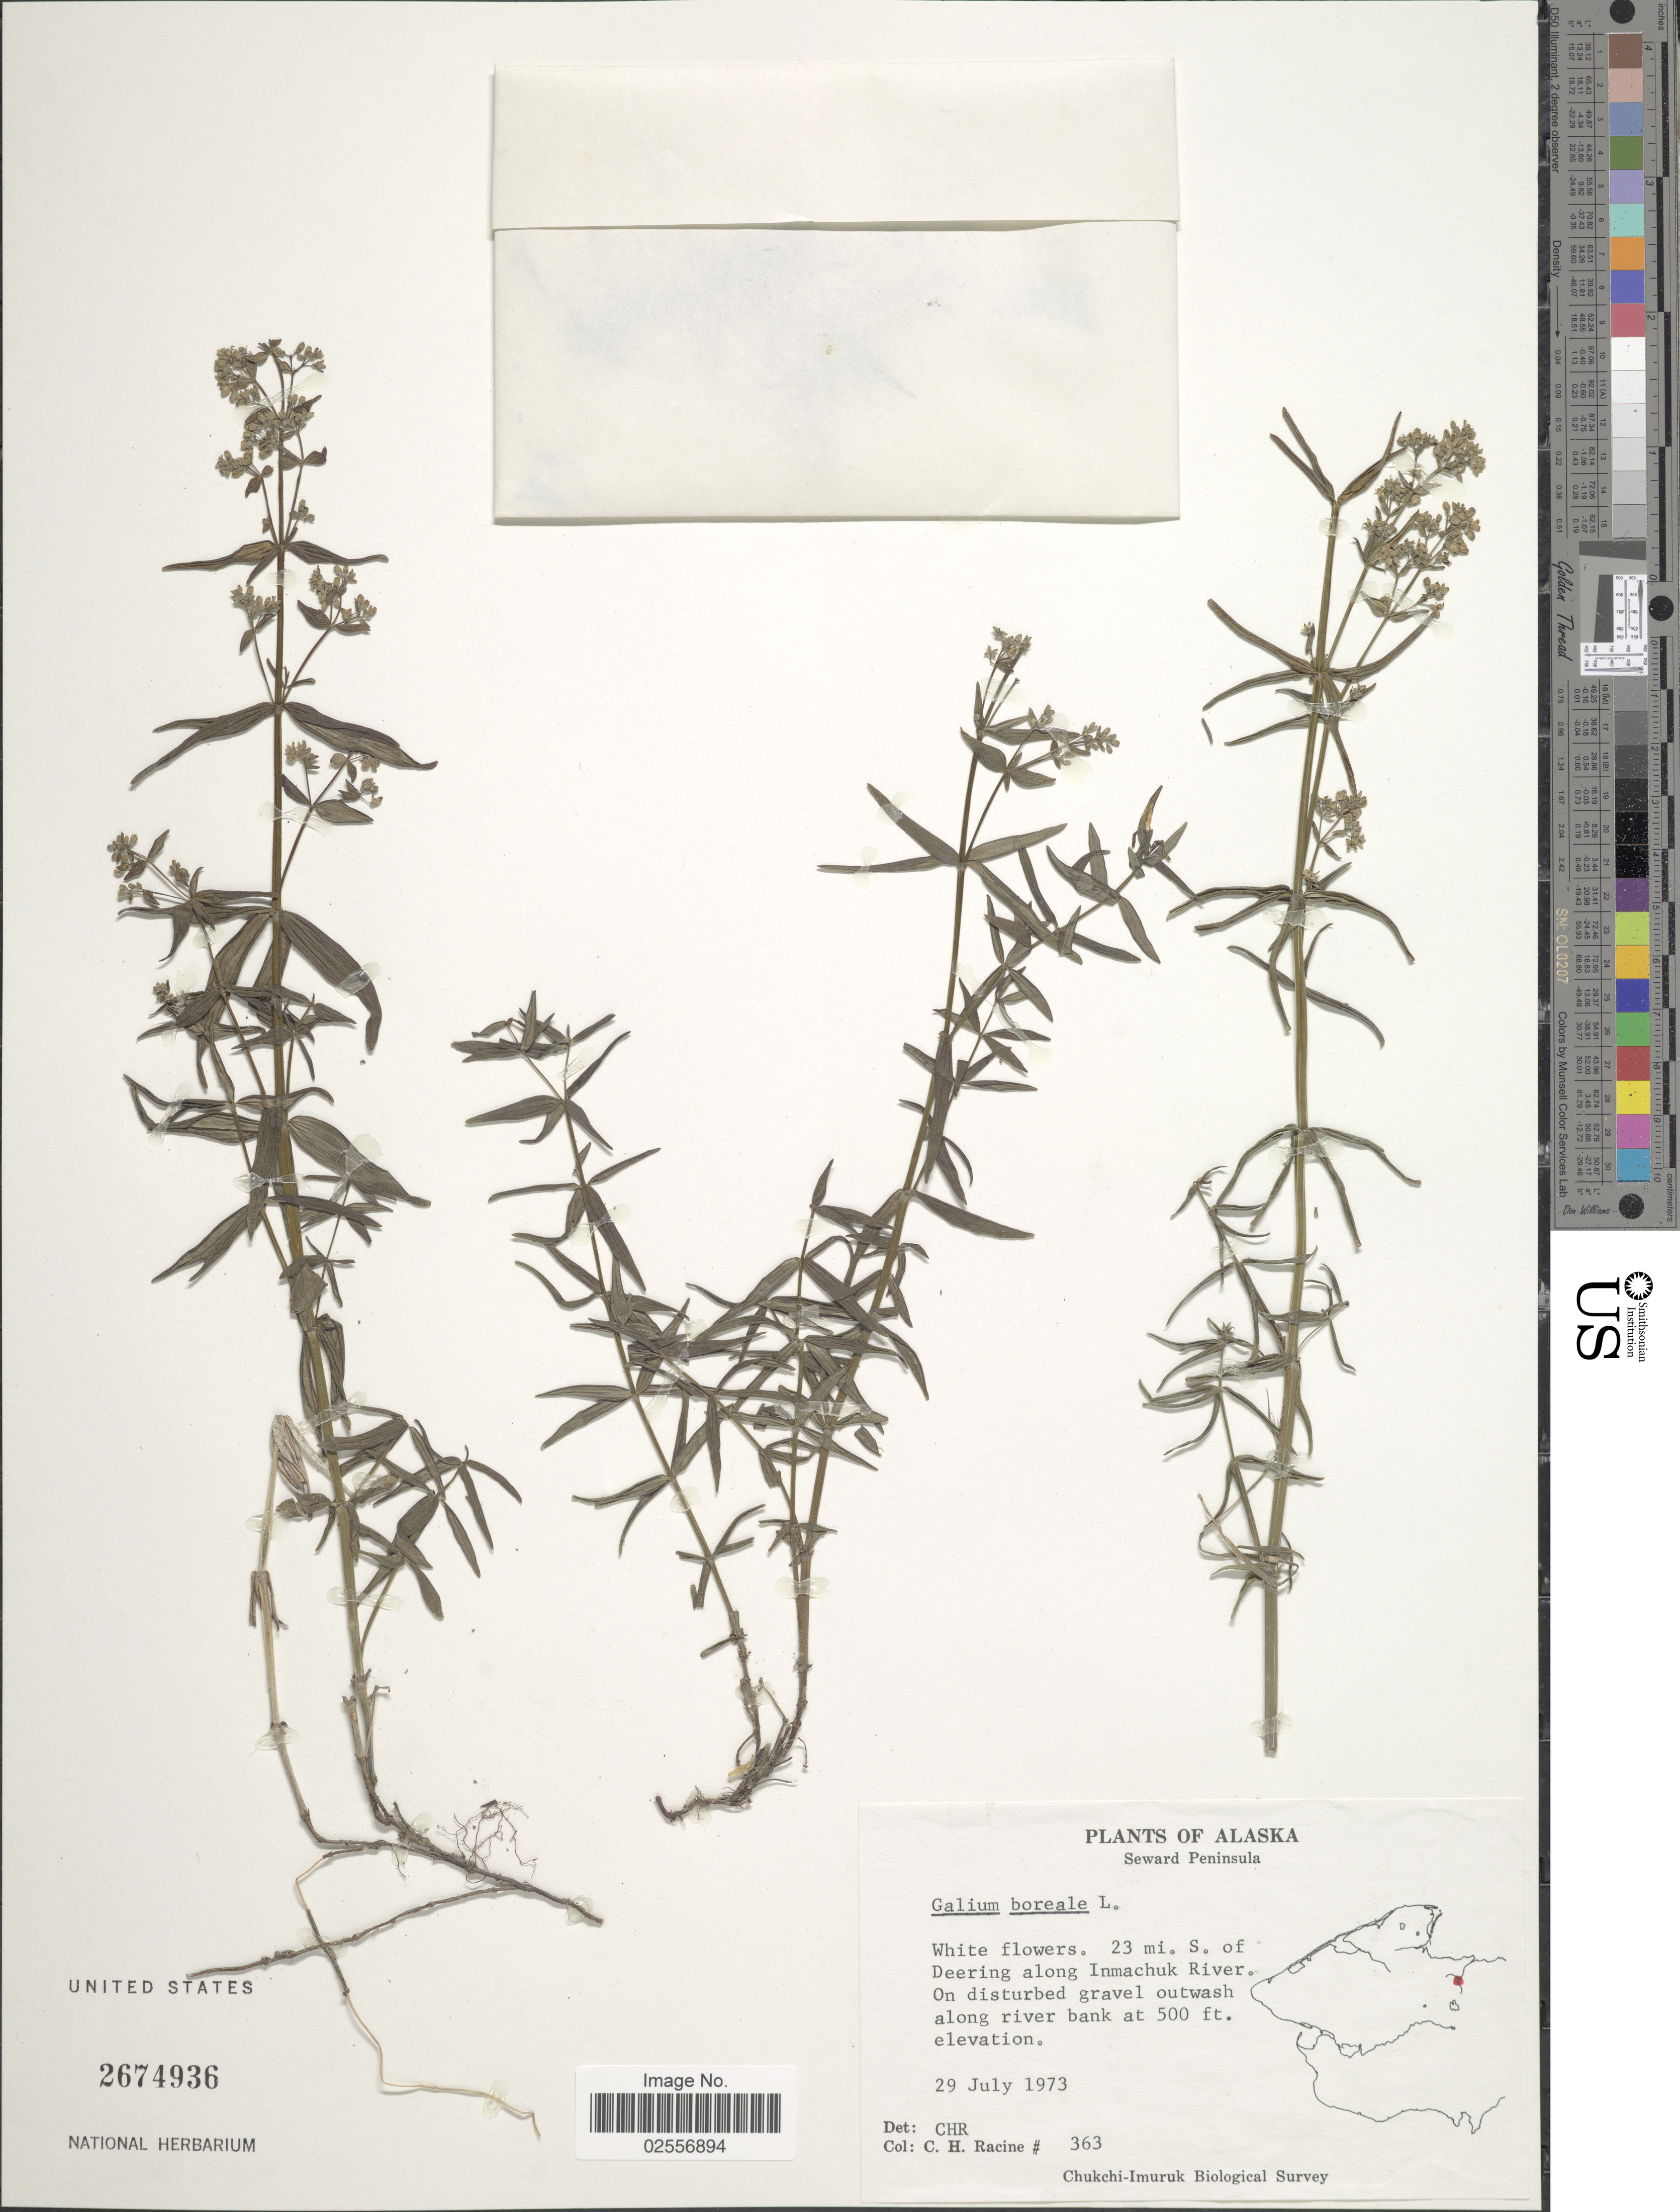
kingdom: Plantae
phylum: Tracheophyta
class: Magnoliopsida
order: Gentianales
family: Rubiaceae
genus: Galium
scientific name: Galium boreale L.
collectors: C. Racine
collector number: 363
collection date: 1973-07-29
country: United States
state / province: Alaska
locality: Seward Peninsula, 23 mi. S. of Deering along Inmachuk River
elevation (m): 152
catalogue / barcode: US 2674936